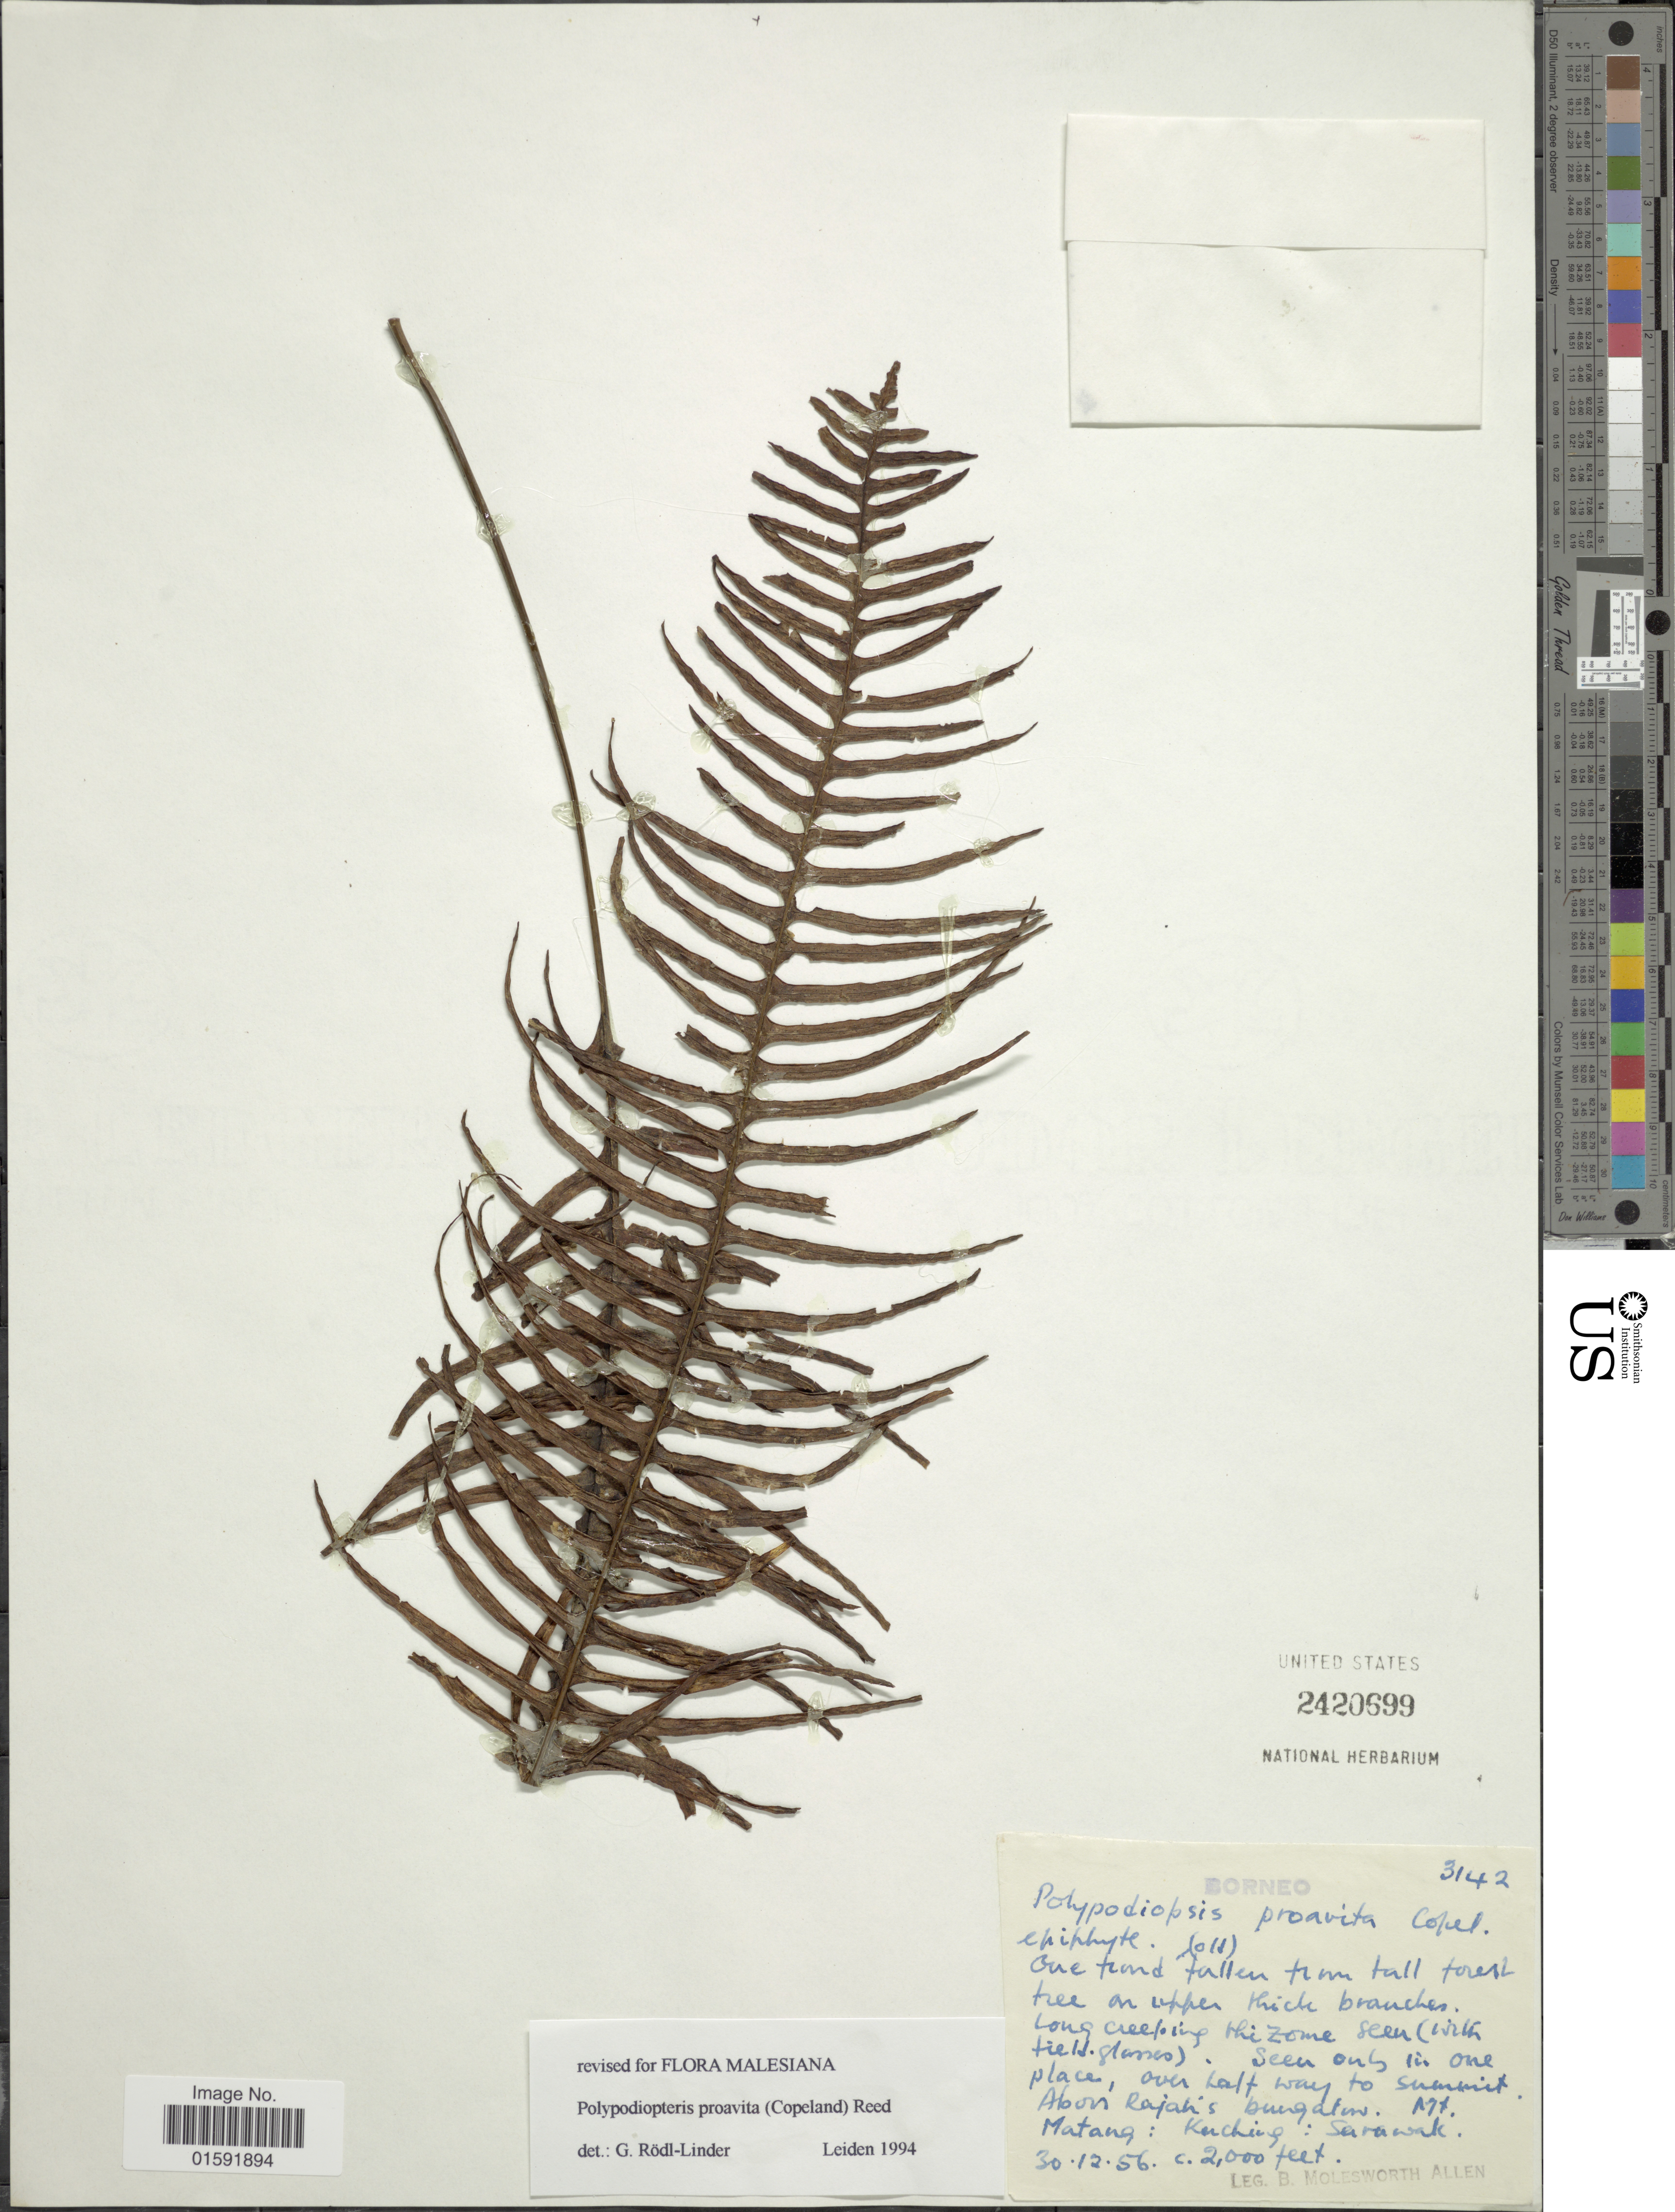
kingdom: Plantae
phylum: Tracheophyta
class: Polypodiopsida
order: Polypodiales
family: Polypodiaceae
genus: Selliguea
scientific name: Selliguea proavita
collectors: B. E. G. Molesworth-Allen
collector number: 3142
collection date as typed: Transcribed d/m/y: 30/12/56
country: Malaysia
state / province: Sarawak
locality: Above Radjah's bungalow, Mt. Matang, Kuching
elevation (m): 610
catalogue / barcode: US 2420699